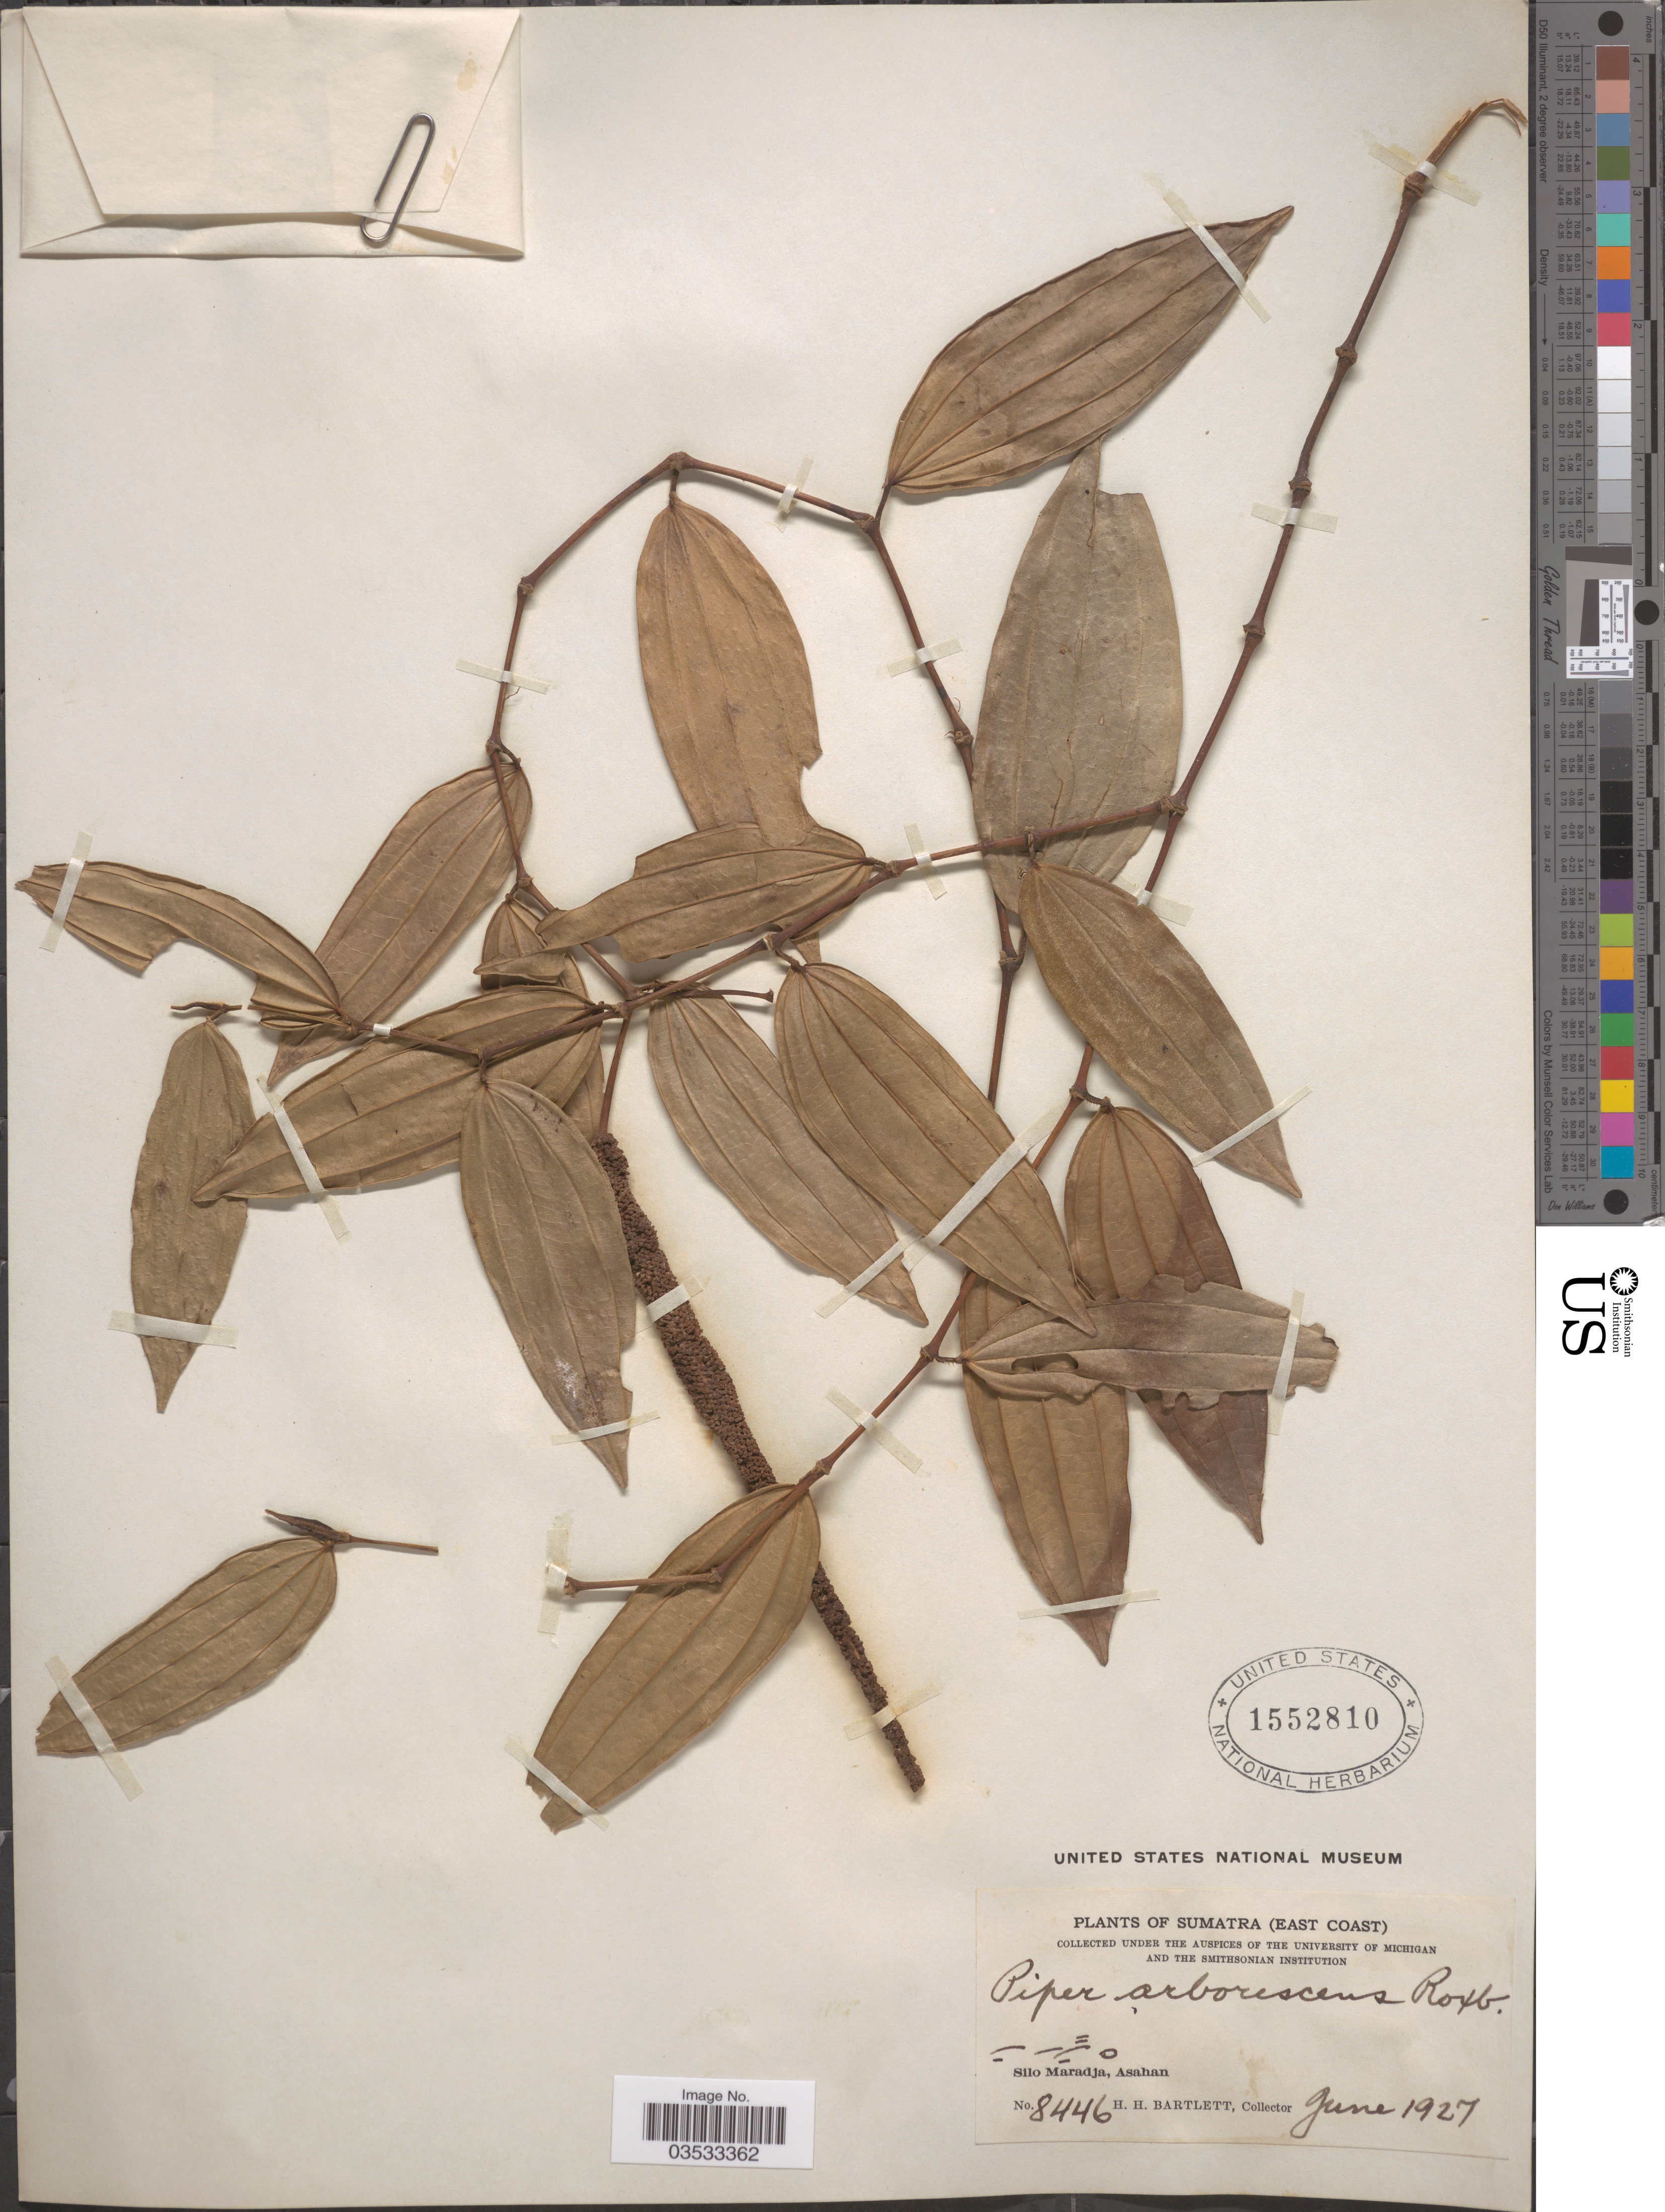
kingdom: Plantae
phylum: Tracheophyta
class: Magnoliopsida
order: Piperales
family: Piperaceae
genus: Piper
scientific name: Piper arborescens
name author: Roxb.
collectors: H. H. Bartlett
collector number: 8446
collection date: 1927-06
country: Indonesia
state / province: Sumatra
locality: East Coast. Silo Maradja, Asahan.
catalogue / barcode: US 1552810